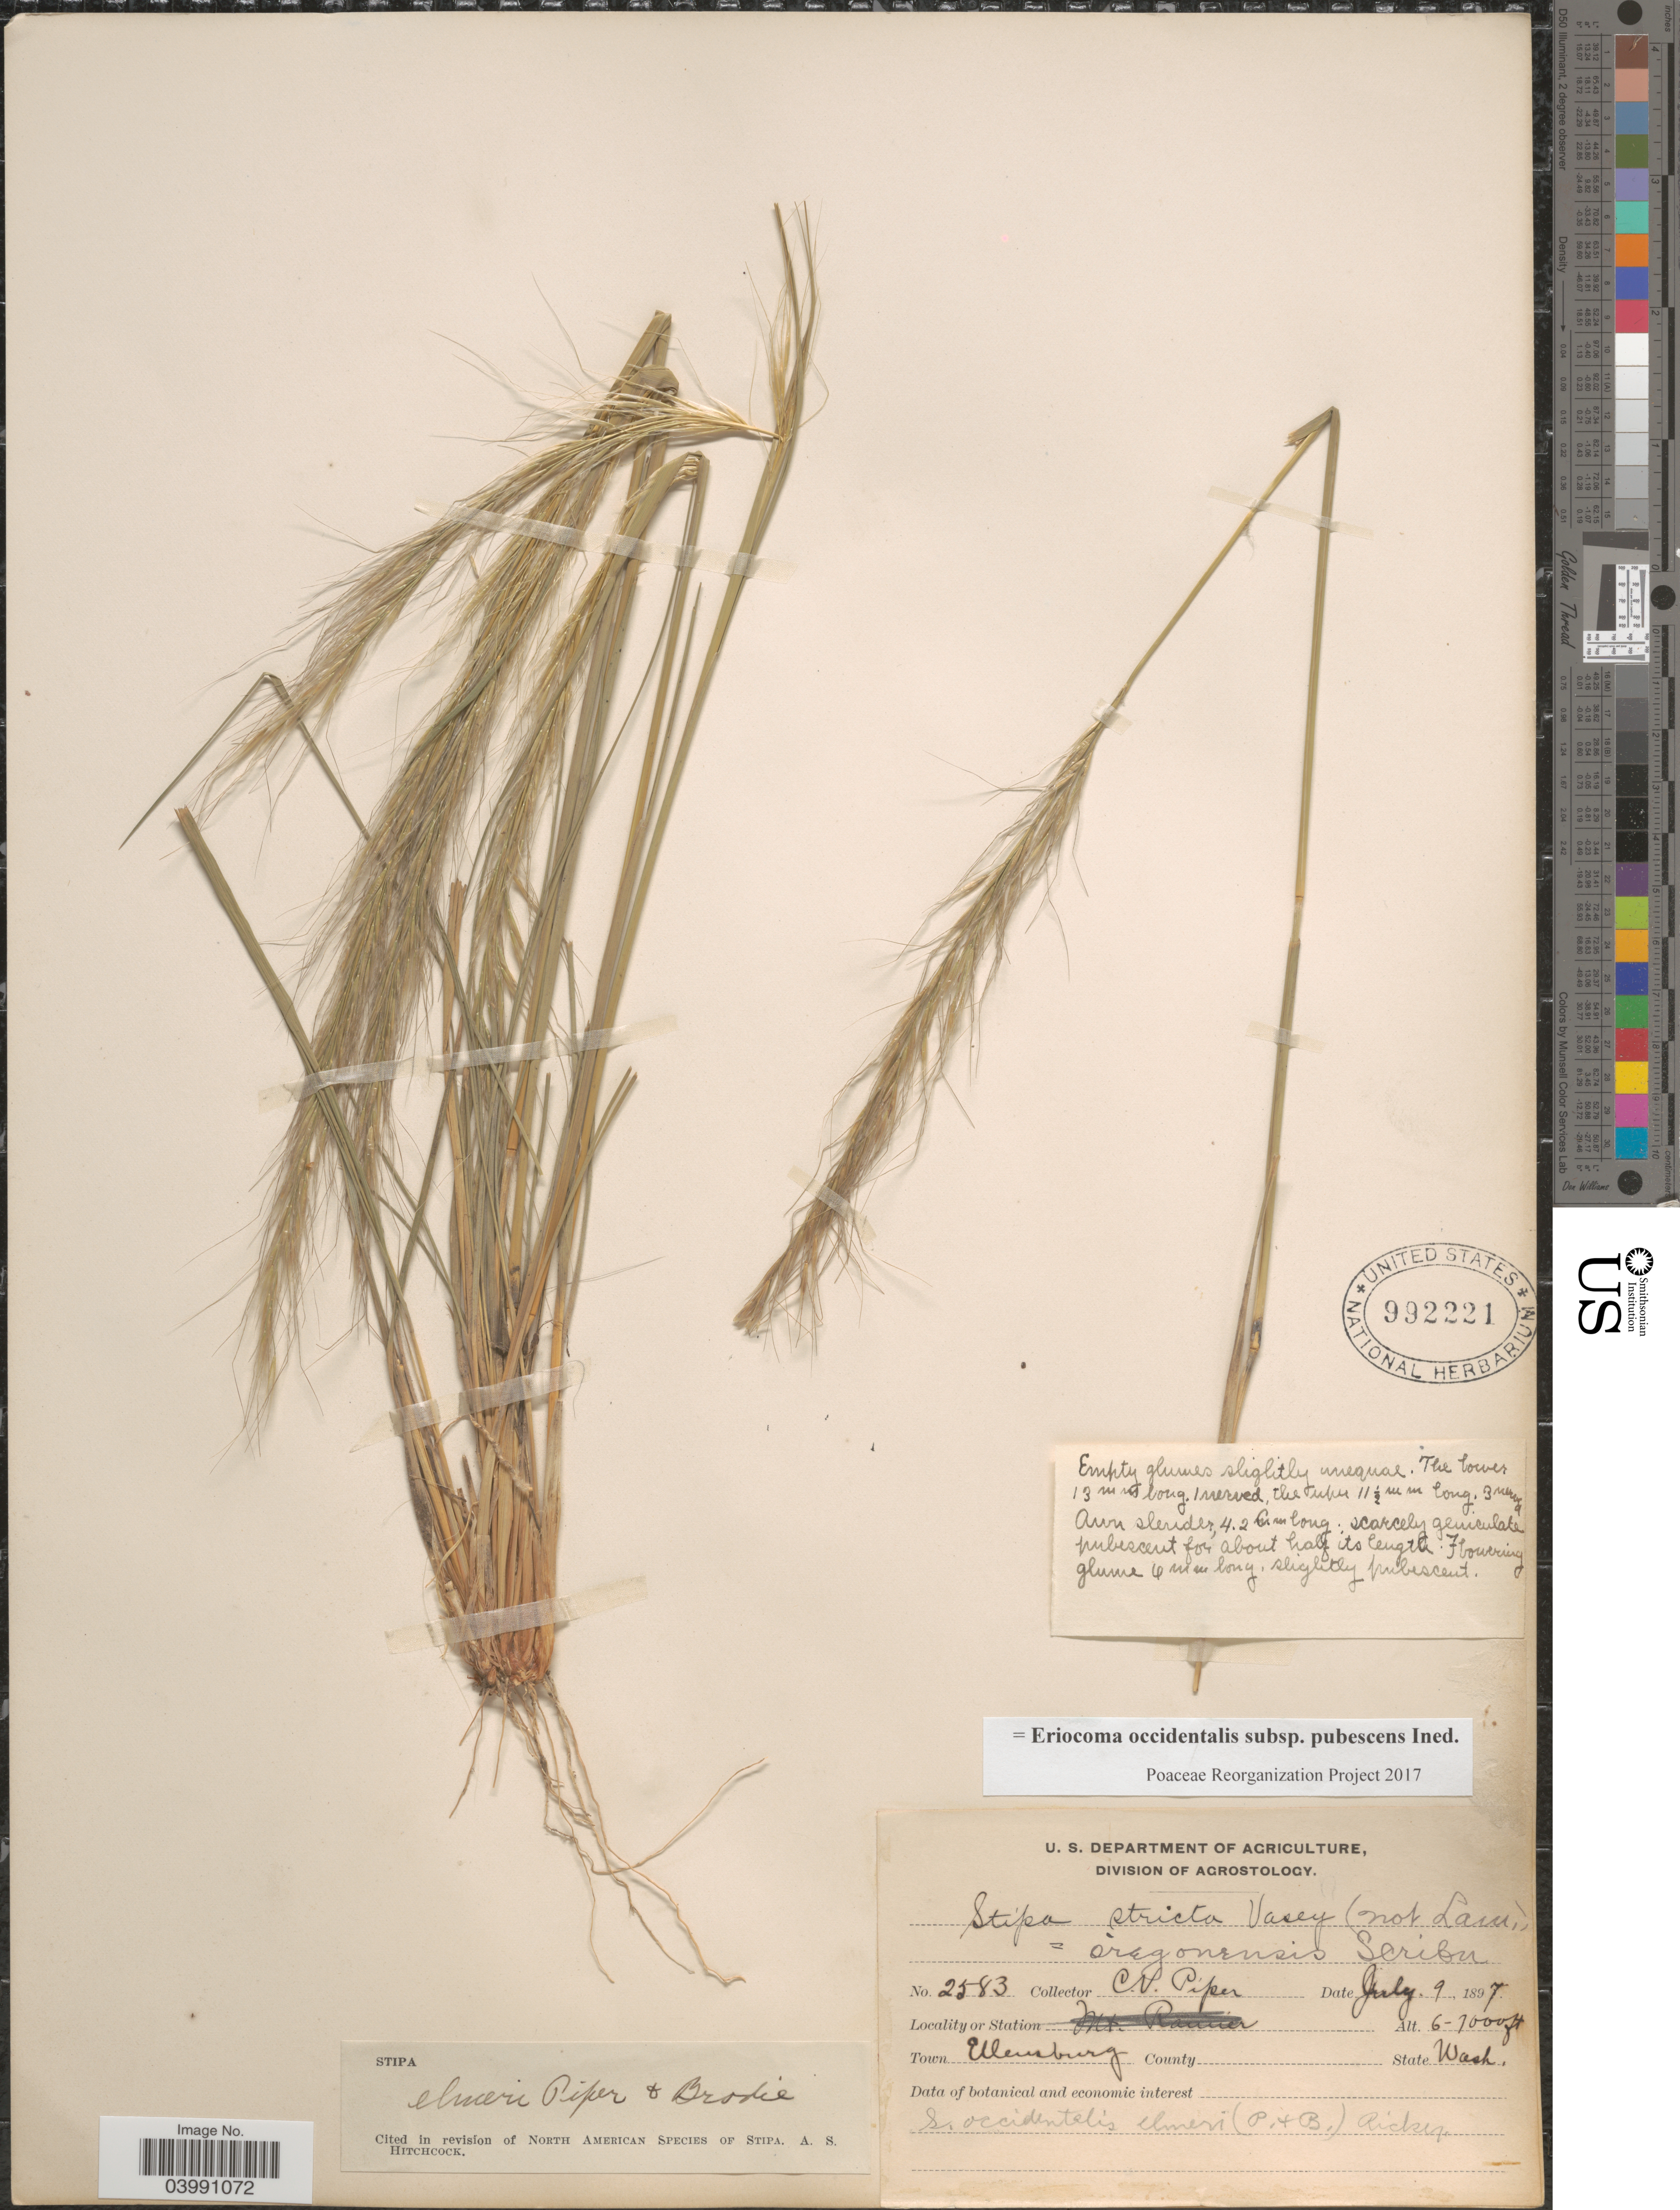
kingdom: Plantae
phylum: Tracheophyta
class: Liliopsida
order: Poales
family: Poaceae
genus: Eriocoma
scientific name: Eriocoma occidentalis subsp. pubescens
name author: (Vasey) Romasch.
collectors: C. V. Piper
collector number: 2583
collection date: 1897-07-09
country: United States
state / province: Washington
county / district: Kittitas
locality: Ellensburg.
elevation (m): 1829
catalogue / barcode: US 992221